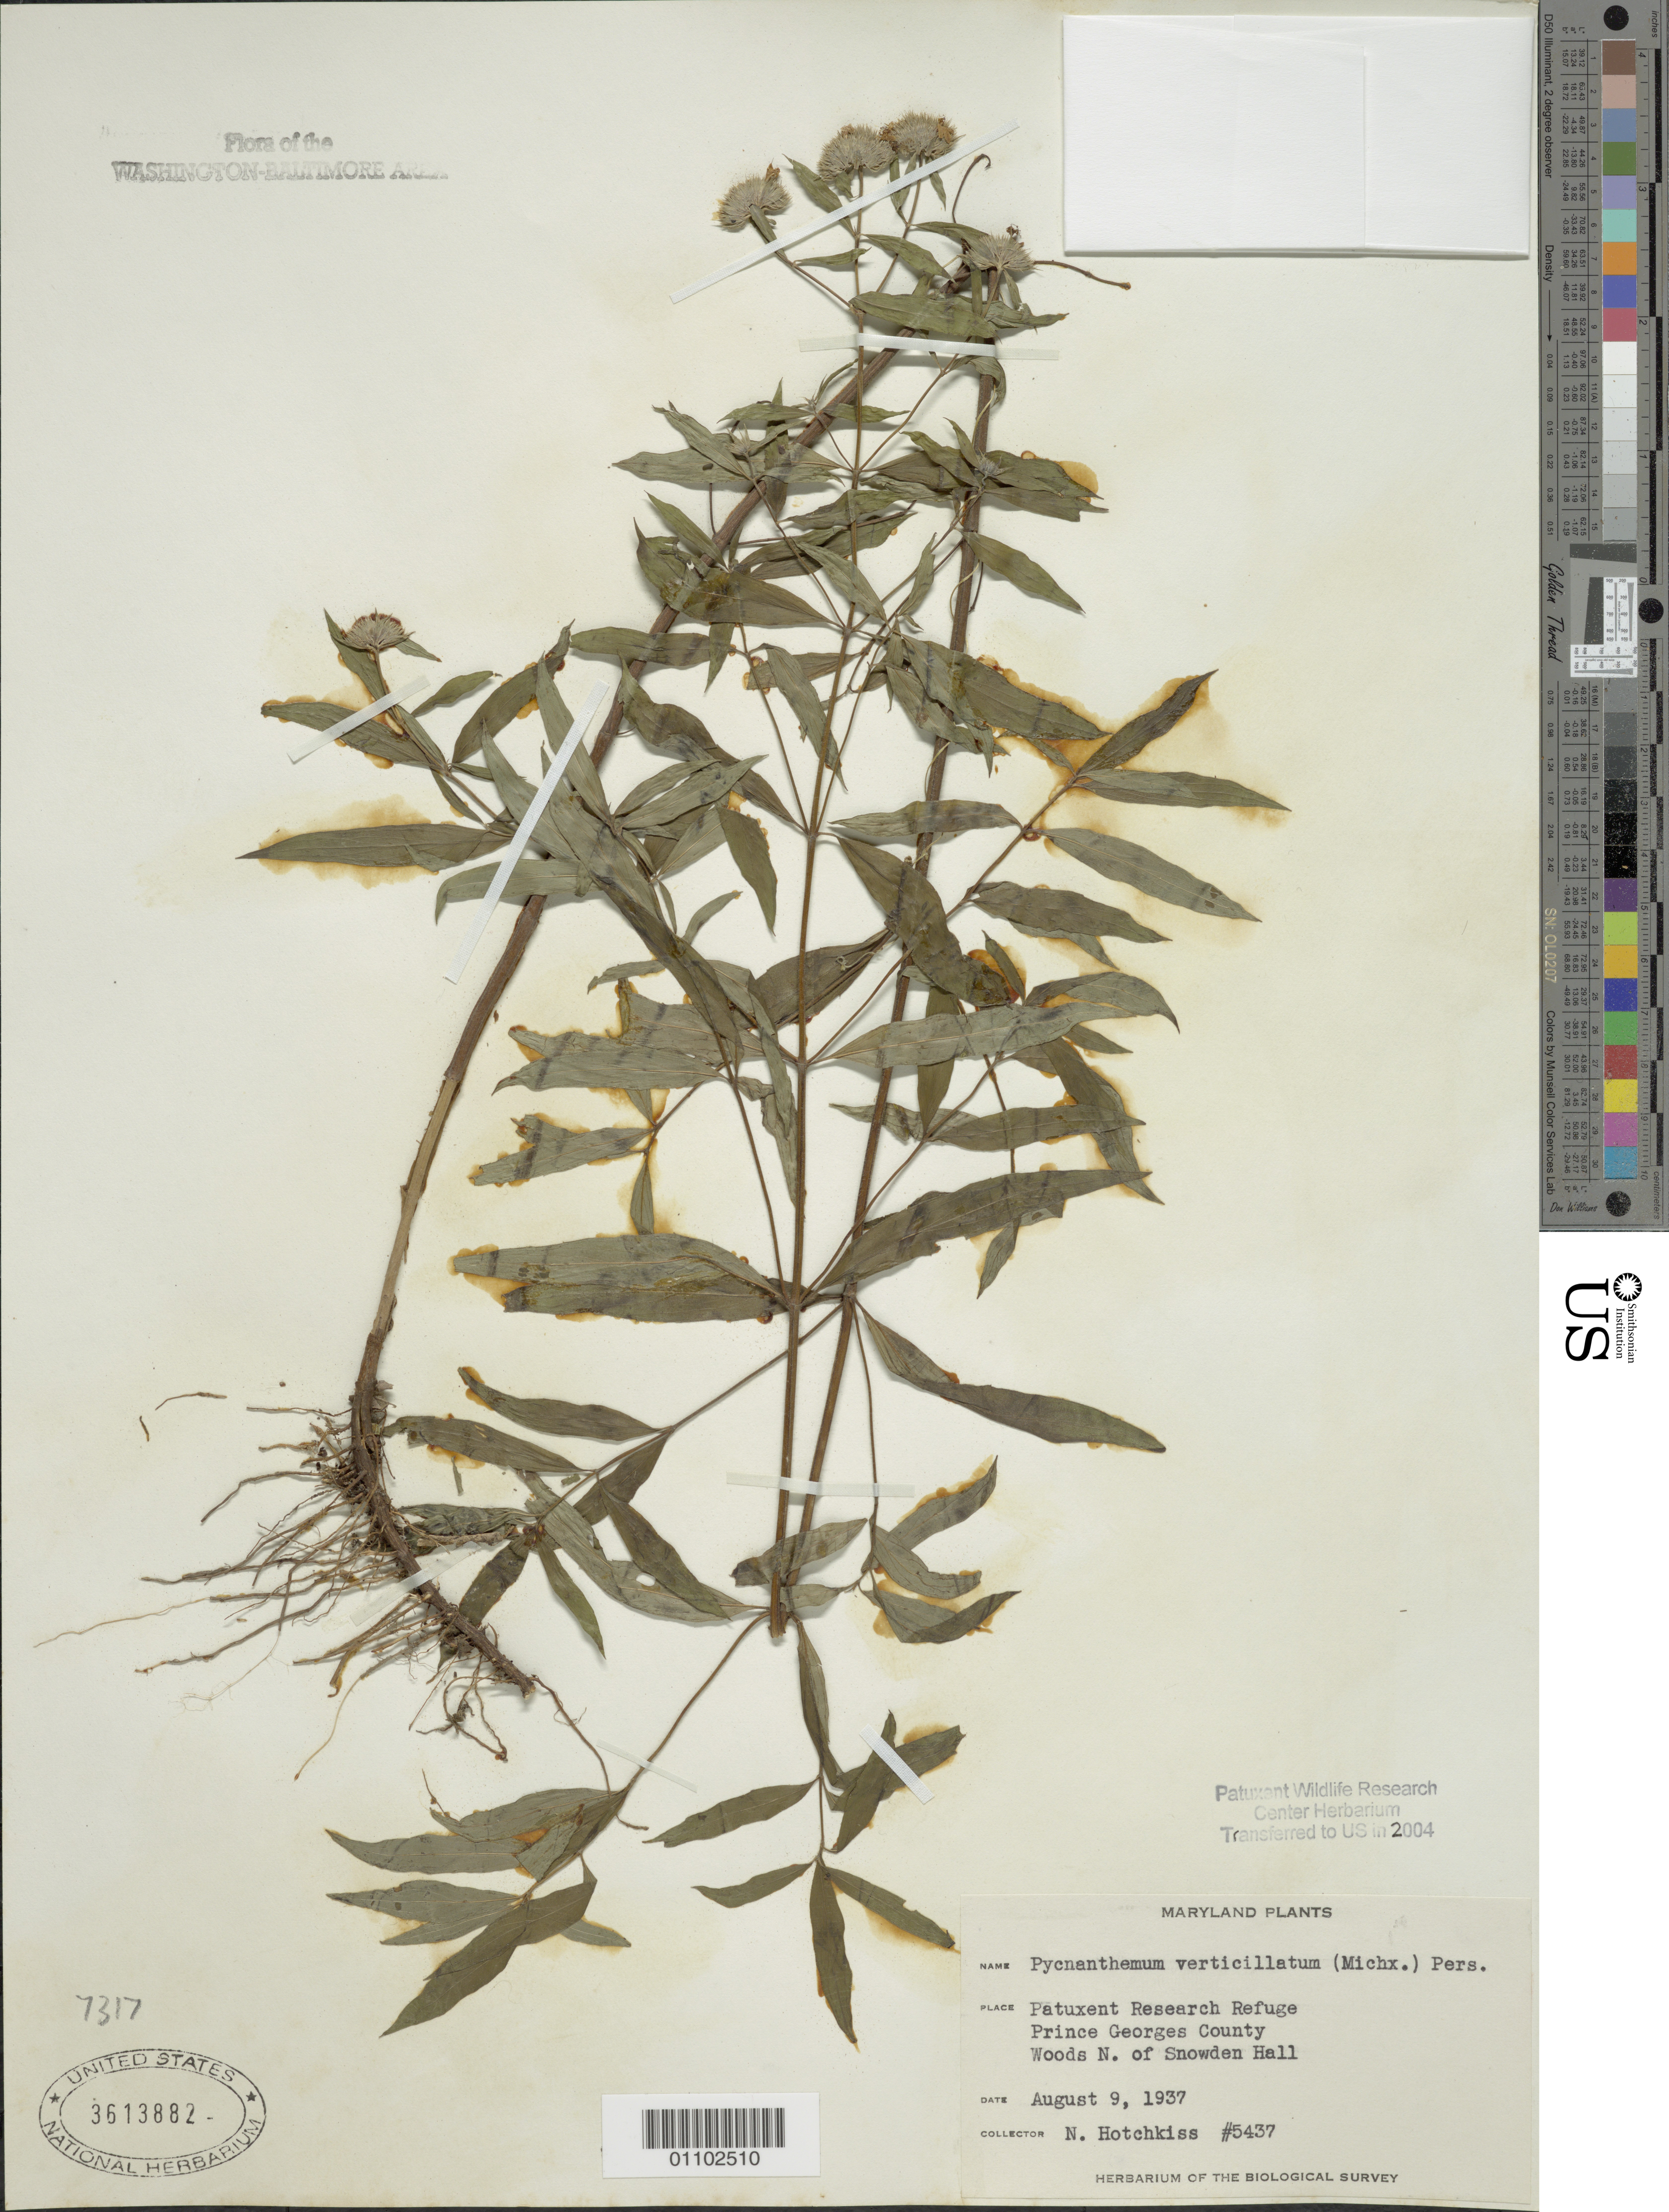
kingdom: Plantae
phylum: Tracheophyta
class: Magnoliopsida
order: Lamiales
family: Lamiaceae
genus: Pycnanthemum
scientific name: Pycnanthemum verticillatum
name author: (Michx.) Pers.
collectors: N. Hotchkiss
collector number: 5437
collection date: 1937-08-09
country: United States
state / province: Maryland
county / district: Prince George's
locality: Patuxent Research Refuge, N. of Snowden Hall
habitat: Woods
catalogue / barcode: US 3613882